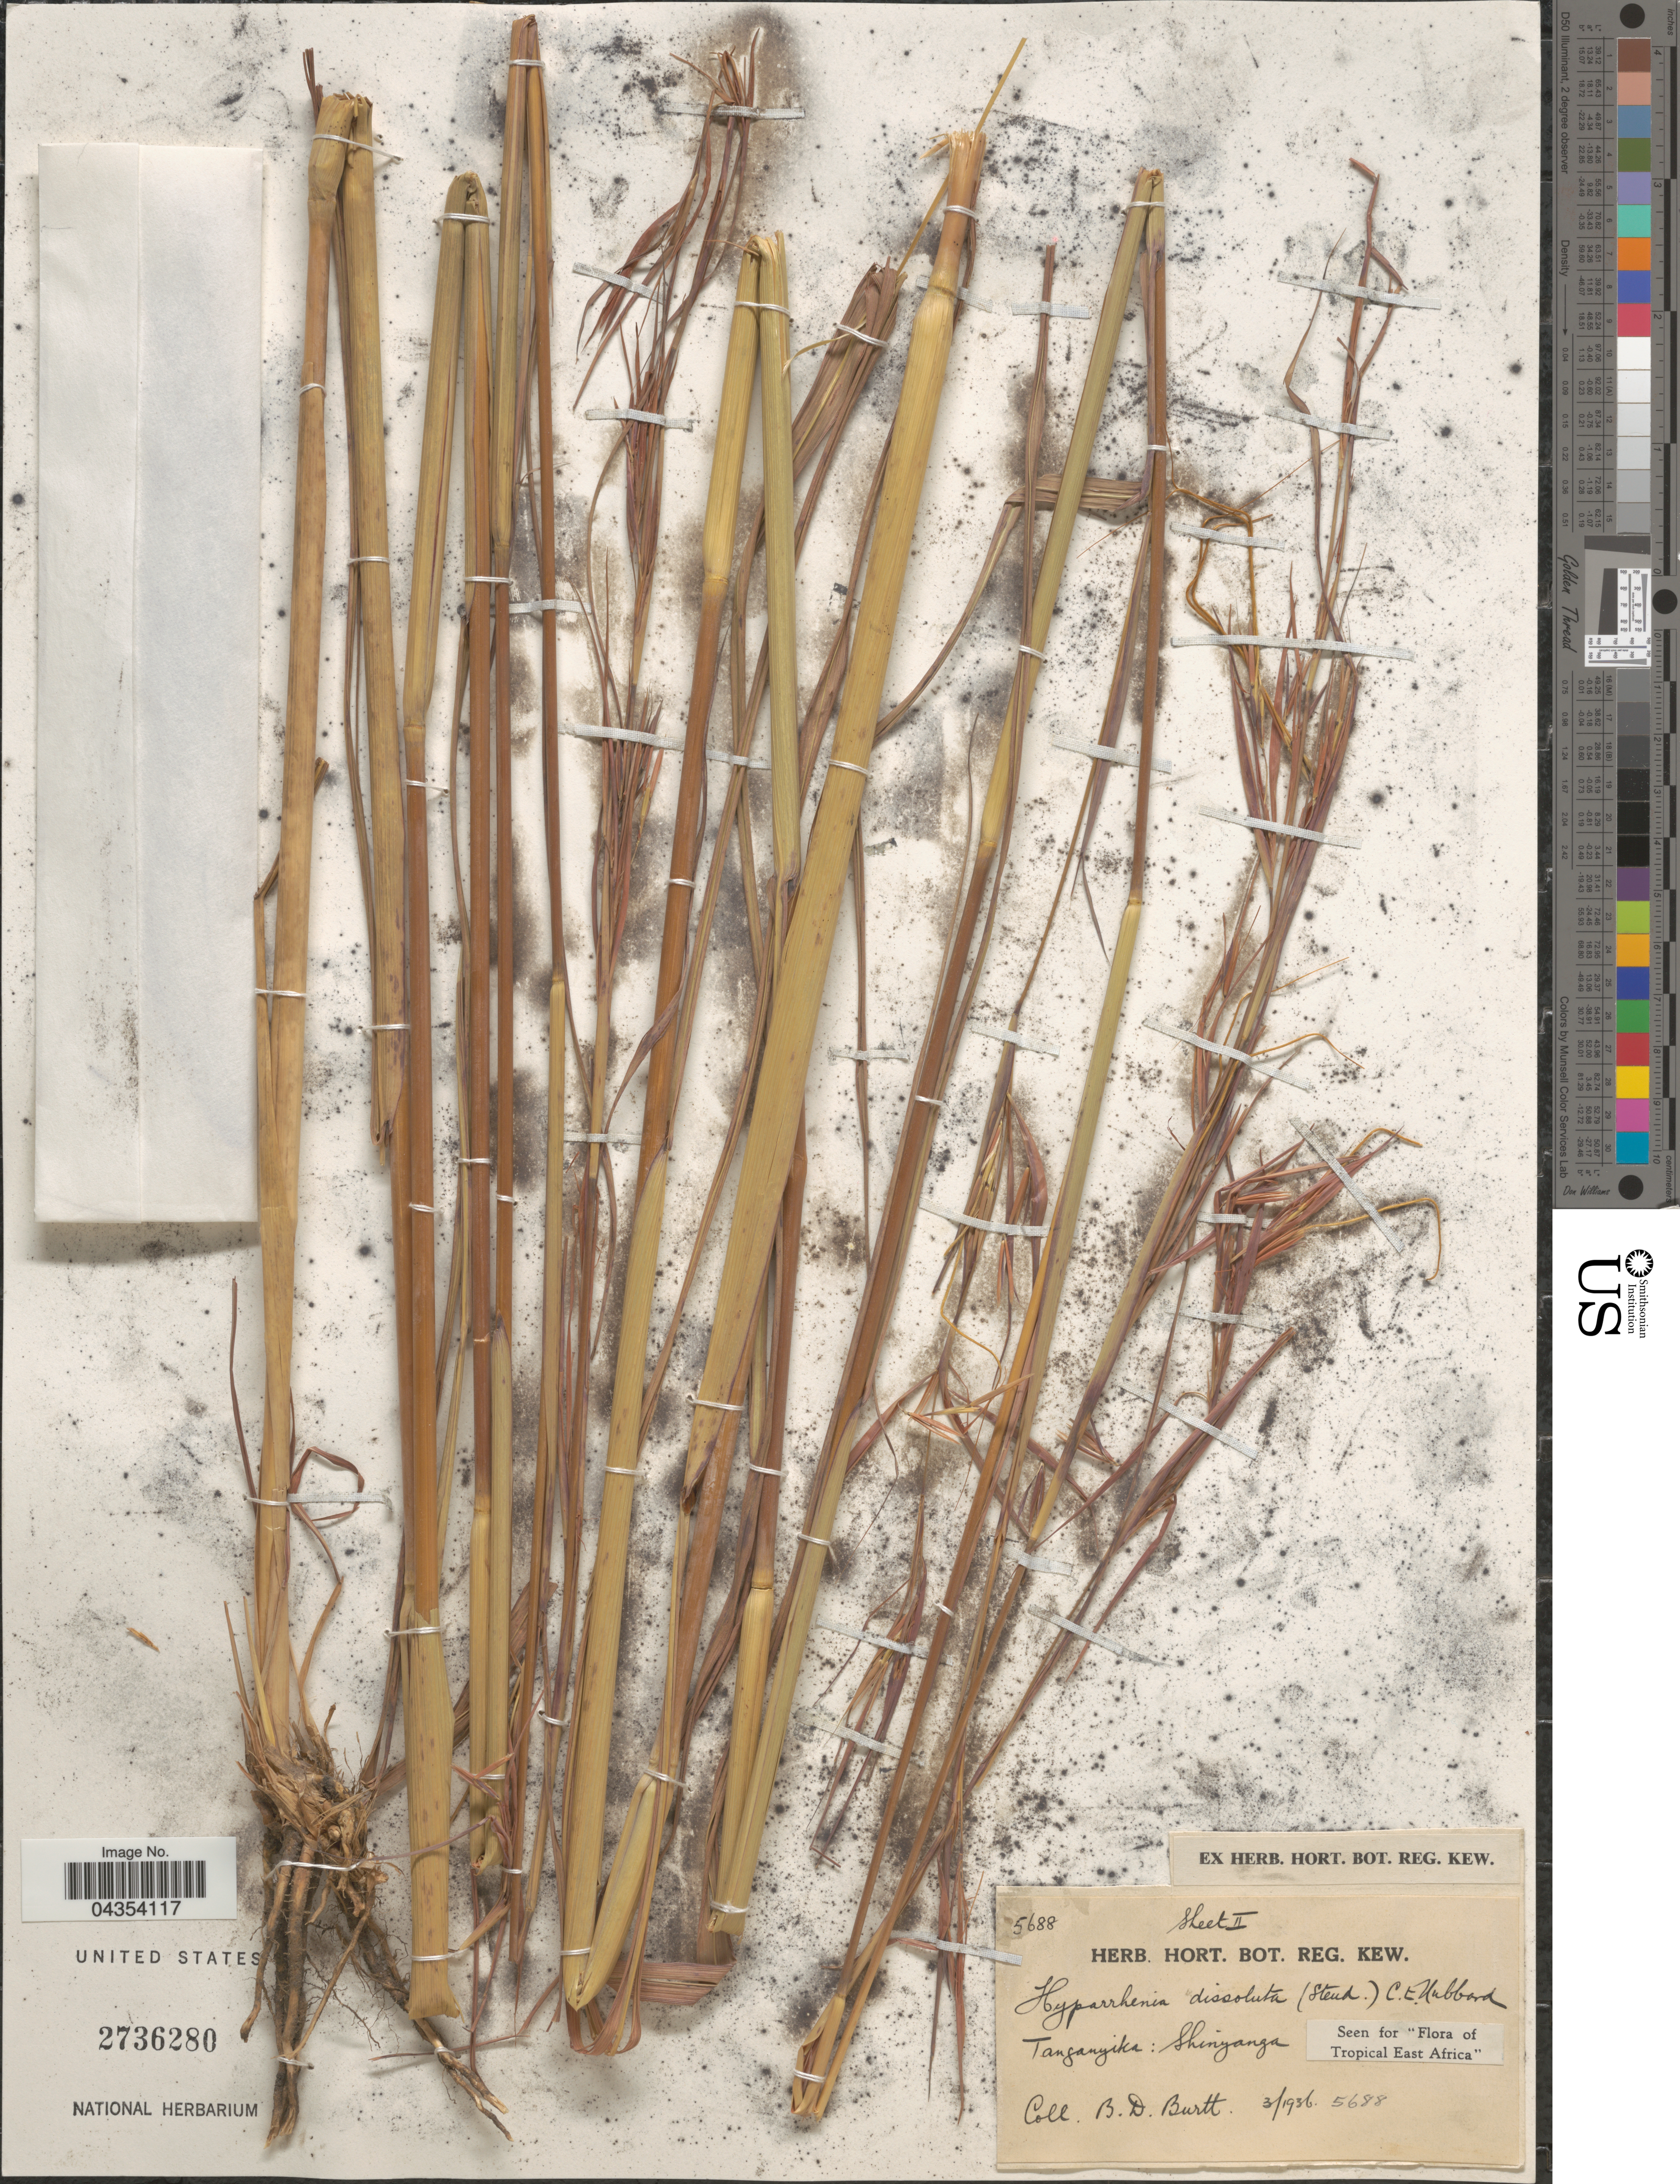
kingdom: Plantae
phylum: Tracheophyta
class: Liliopsida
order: Poales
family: Poaceae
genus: Hyperthelia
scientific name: Hyperthelia dissoluta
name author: (Nees ex Steud.) Clayton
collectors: B. D. Burtt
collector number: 5688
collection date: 1936-03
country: Tanzania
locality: Tanganyika: Shinyanga.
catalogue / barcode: US 2736280